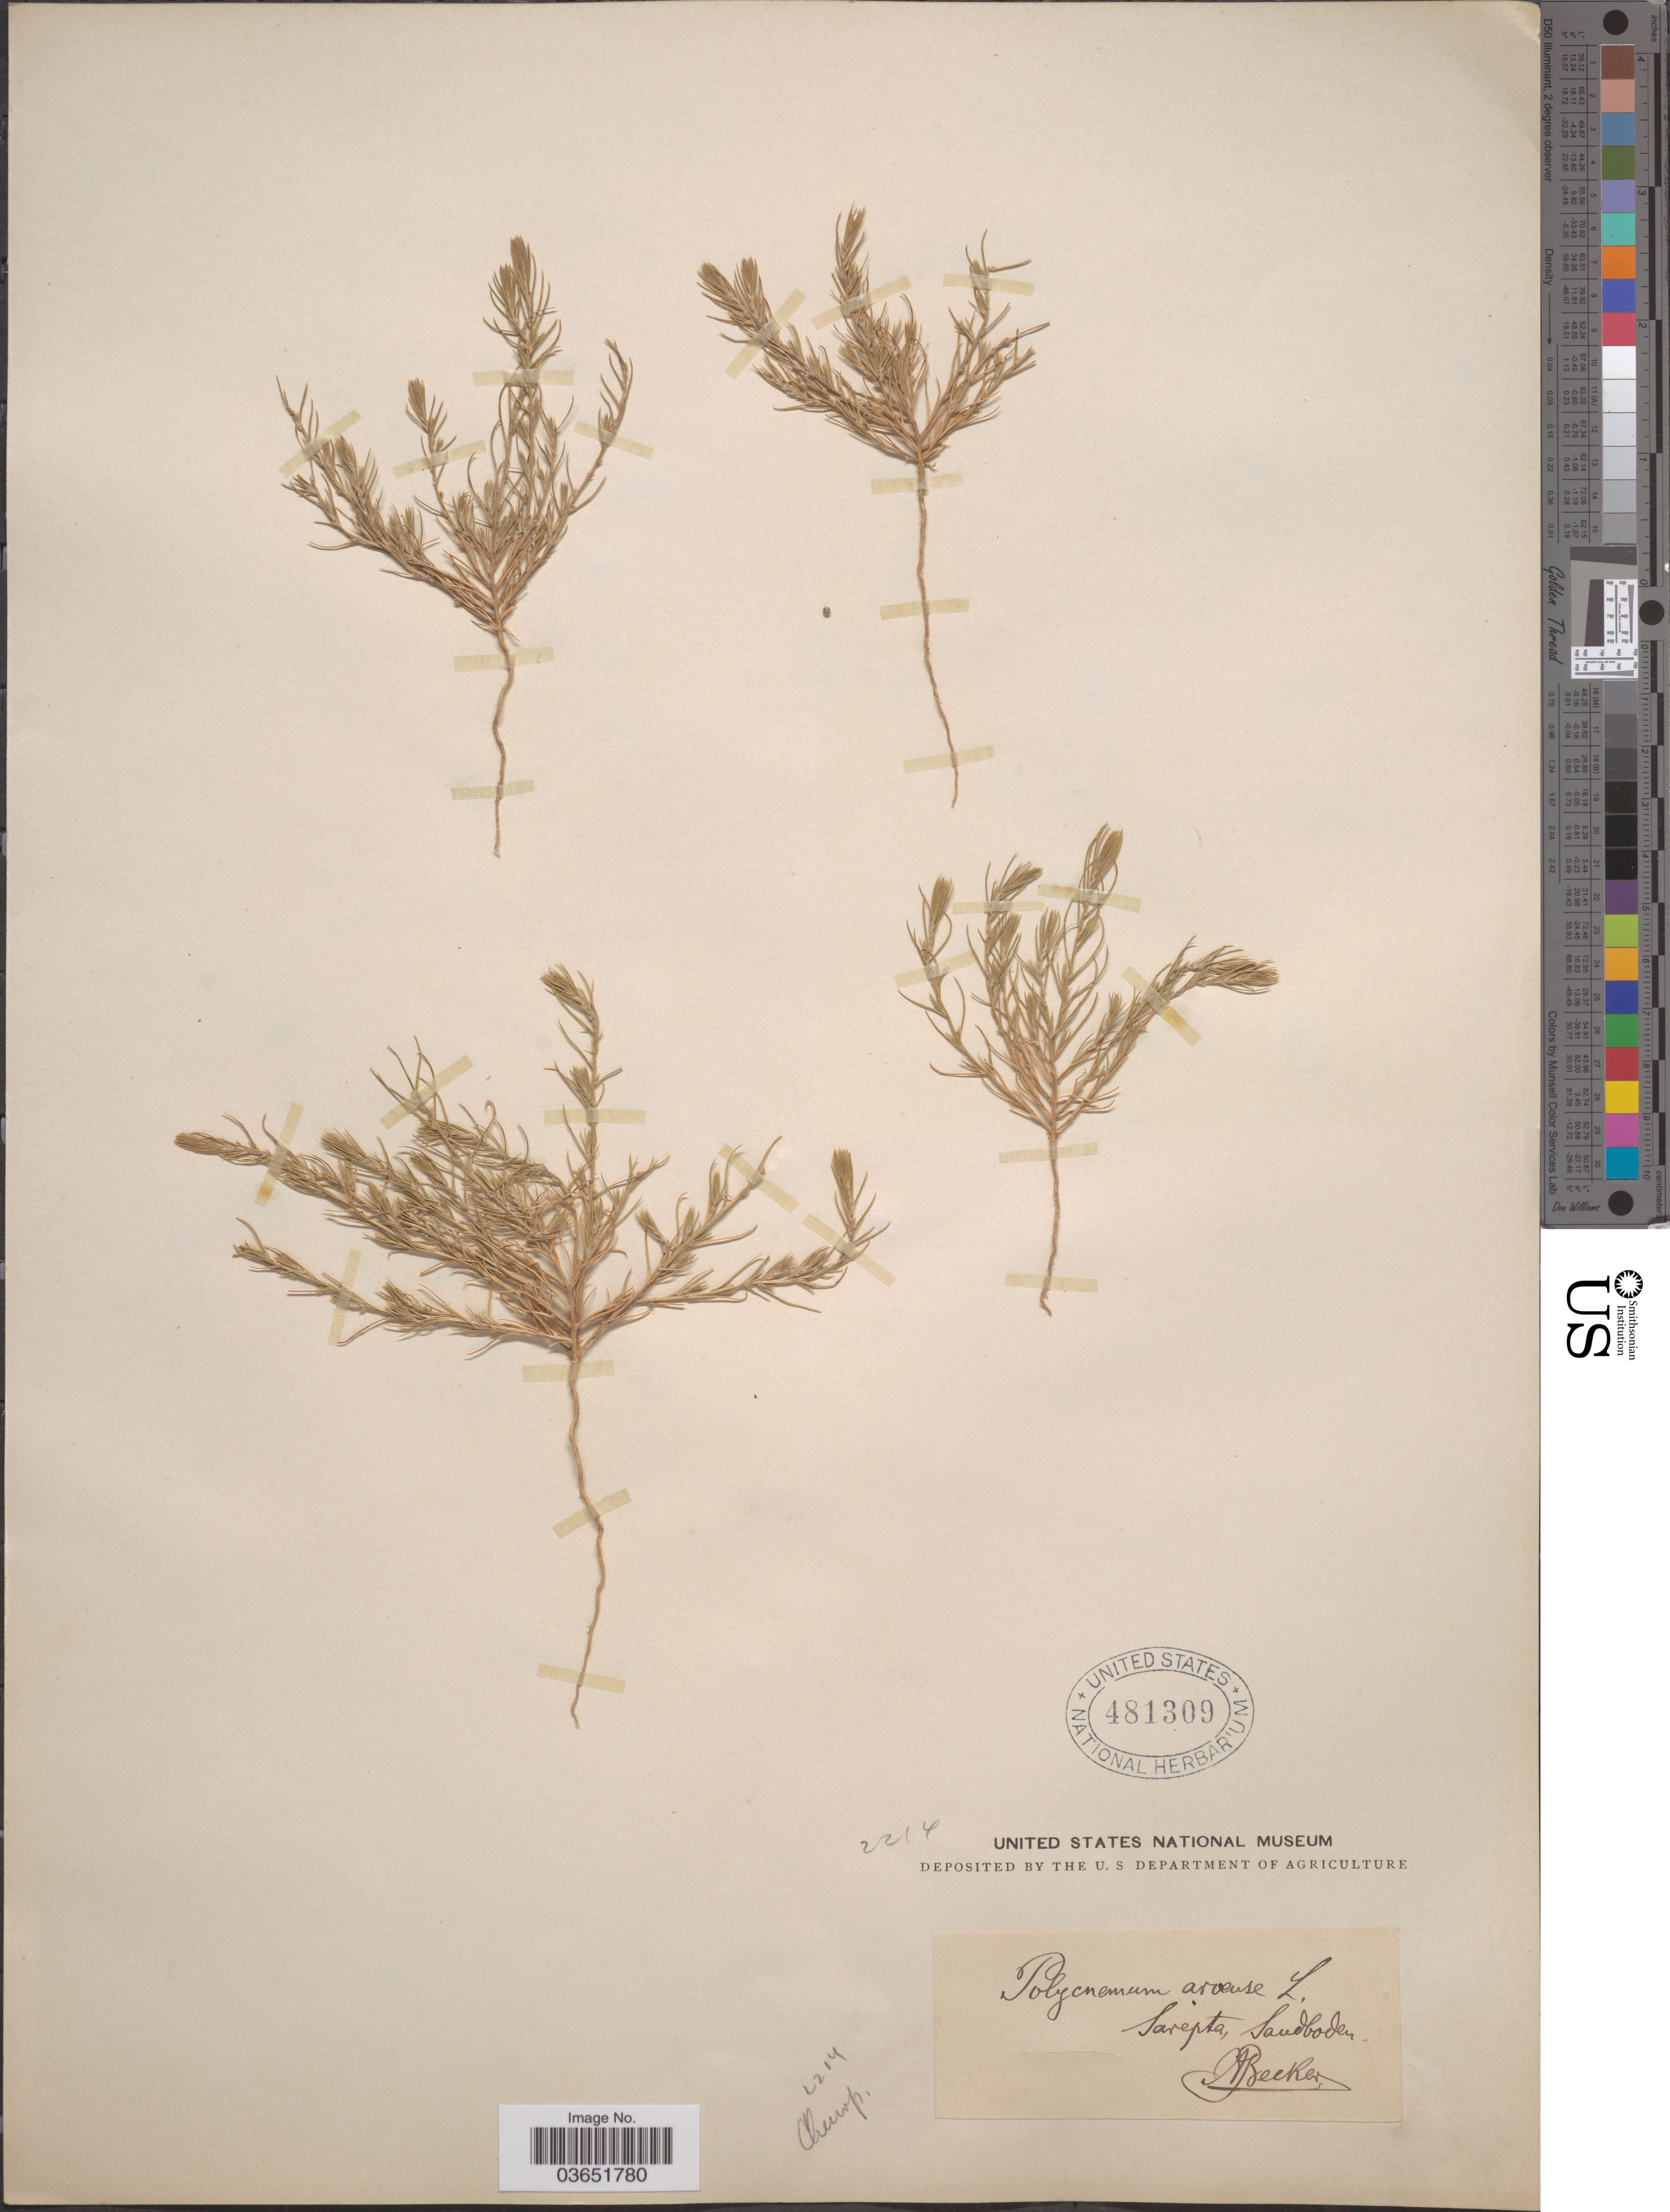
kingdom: Plantae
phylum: Tracheophyta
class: Magnoliopsida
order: Caryophyllales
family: Amaranthaceae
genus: Polycnemum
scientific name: Polycnemum arvense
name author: L.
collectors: A. Becker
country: Russian Federation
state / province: Volgograd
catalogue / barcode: US 481309